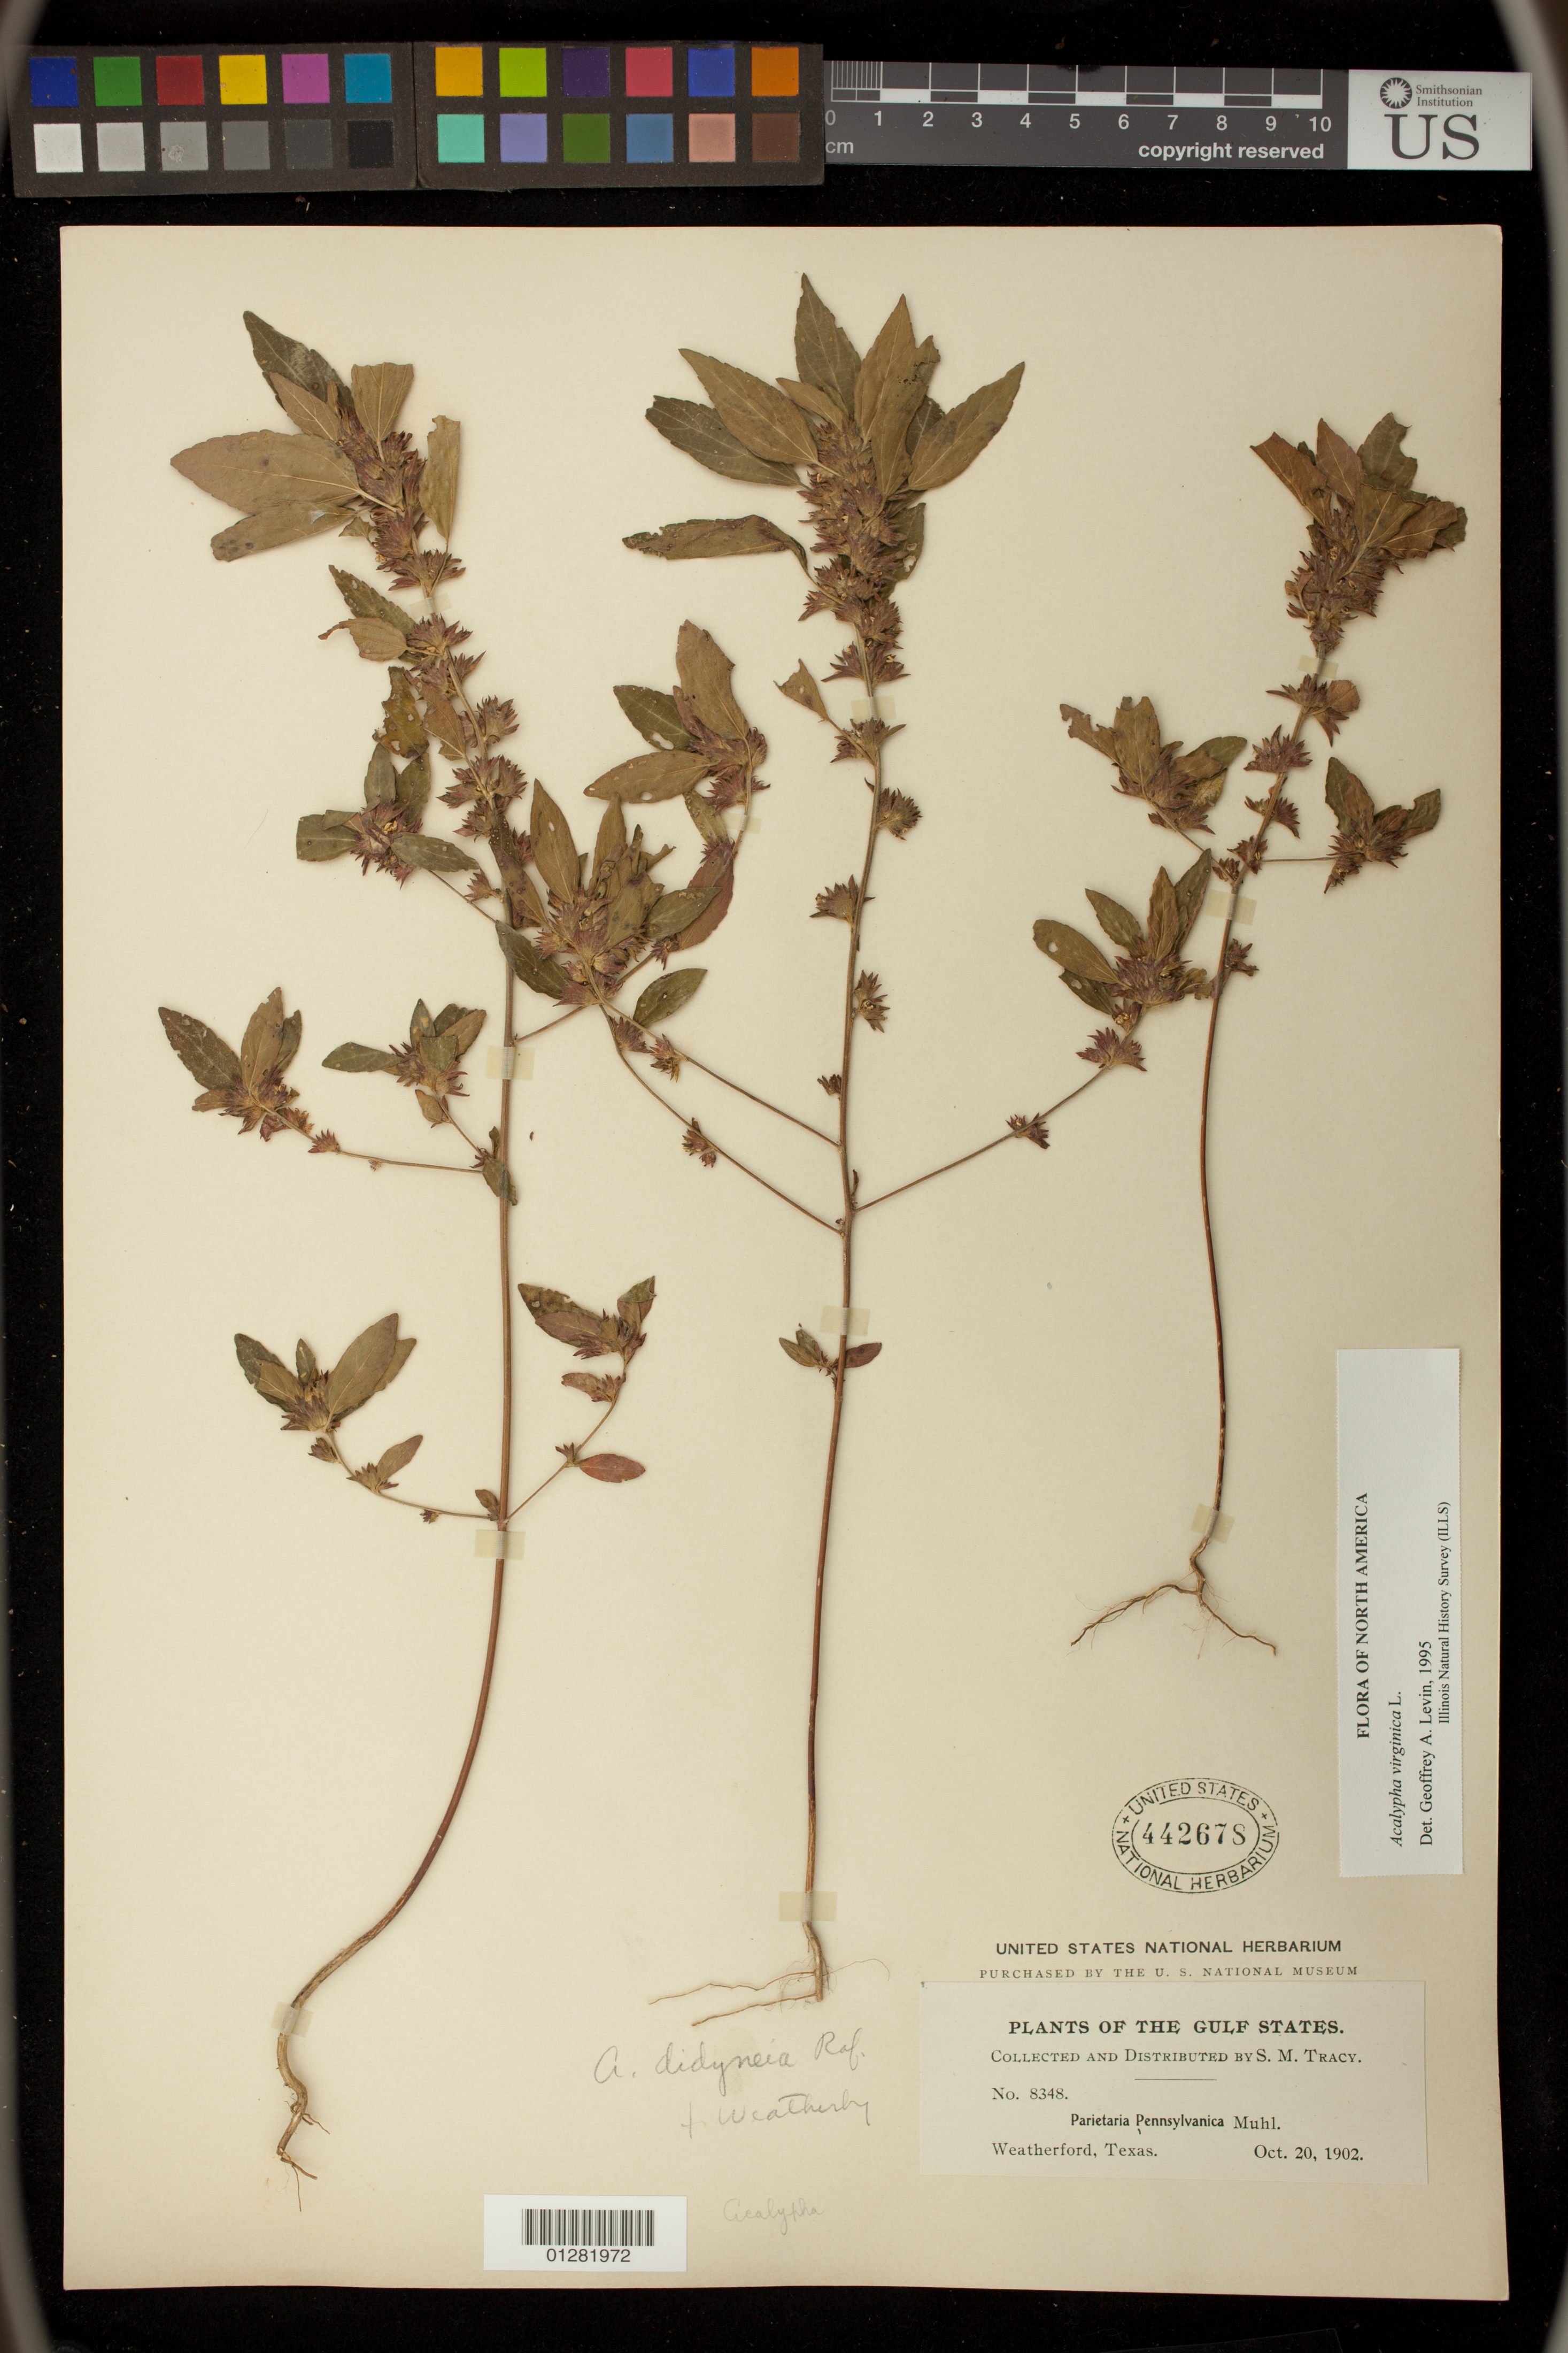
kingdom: Plantae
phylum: Tracheophyta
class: Magnoliopsida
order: Malpighiales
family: Euphorbiaceae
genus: Acalypha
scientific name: Acalypha virginica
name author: L.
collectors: S. M. Tracy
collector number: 8348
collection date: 1902-10-20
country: United States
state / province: Texas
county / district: Parker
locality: Weatherford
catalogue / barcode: US 442678